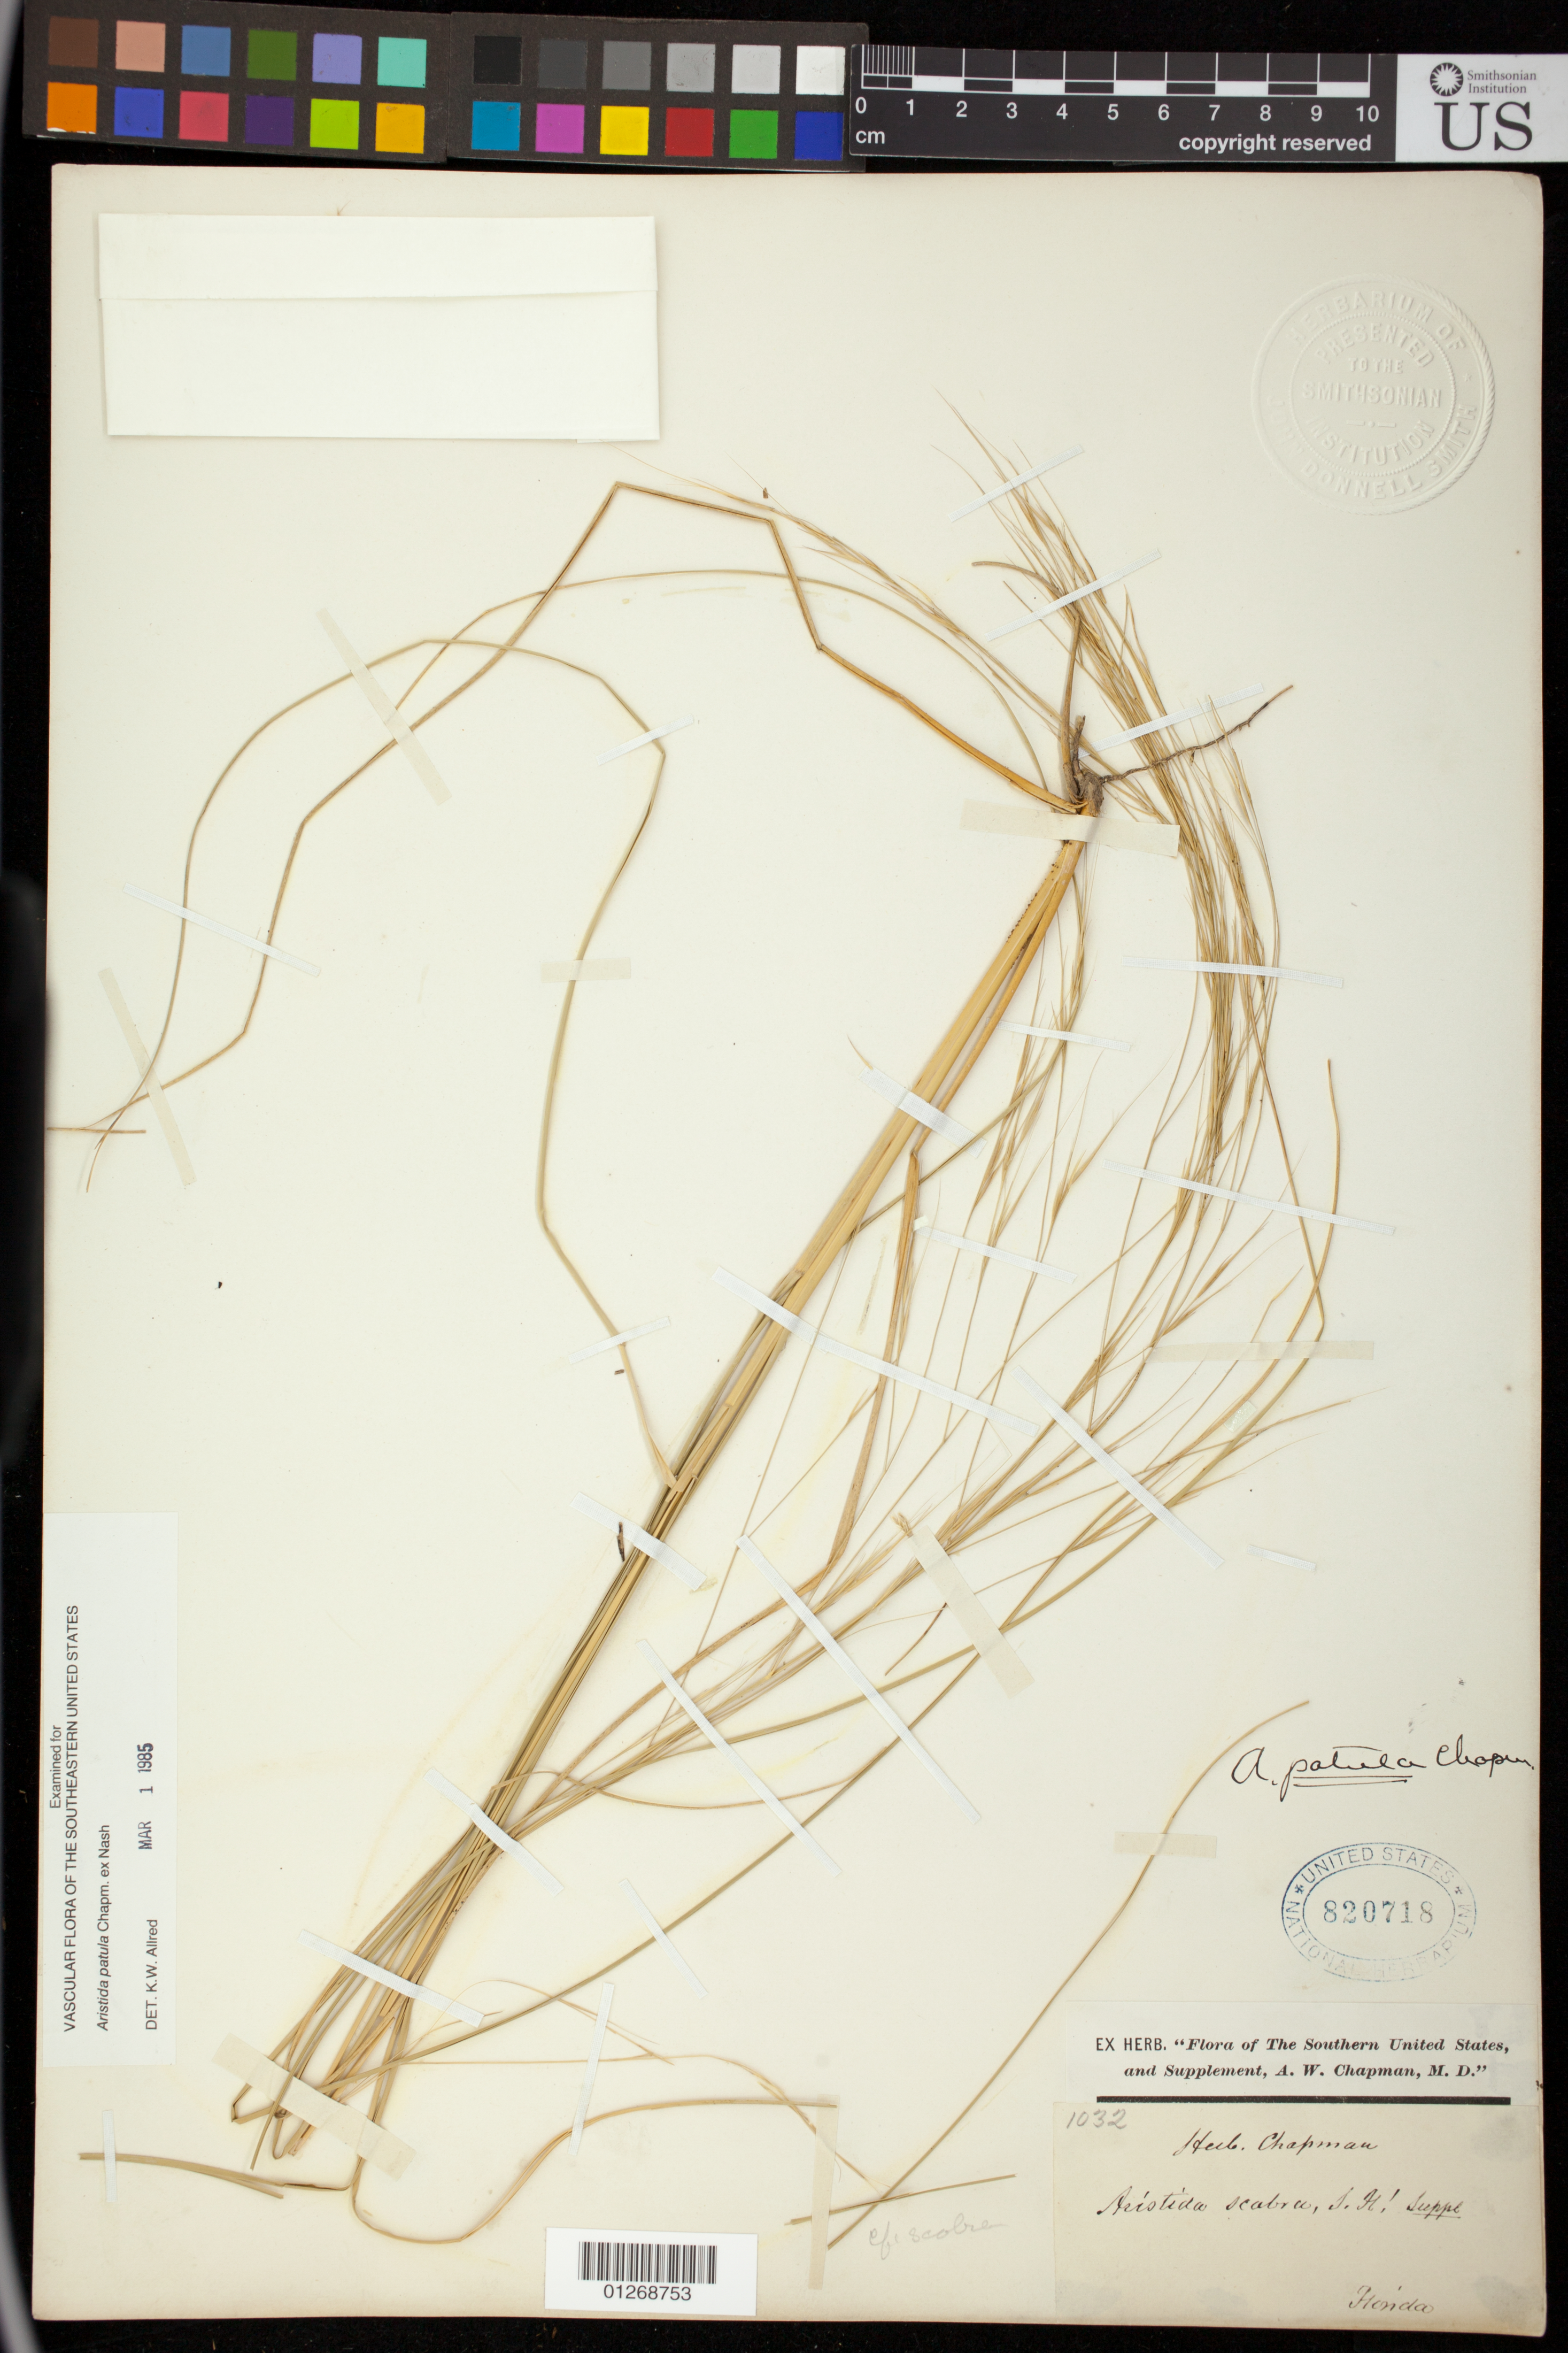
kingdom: Plantae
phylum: Tracheophyta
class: Liliopsida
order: Poales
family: Poaceae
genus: Aristida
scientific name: Aristida patula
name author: Chapm. ex Nash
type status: Possible Type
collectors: ex herb. A.W. Chapman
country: United States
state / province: Florida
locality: S FL.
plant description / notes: Possibly original material but dubiously a type. Name validated by Nash as "Aristida patula Chapm. ined." and based on Aristida scabra sensu Chapm. (1884, non Kunth). Nash explicitly cites only his own collections, but Chapman's specimens are presumably original material and may be syntypes by indirect reference to his publication and unpublished name.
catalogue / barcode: US 820718